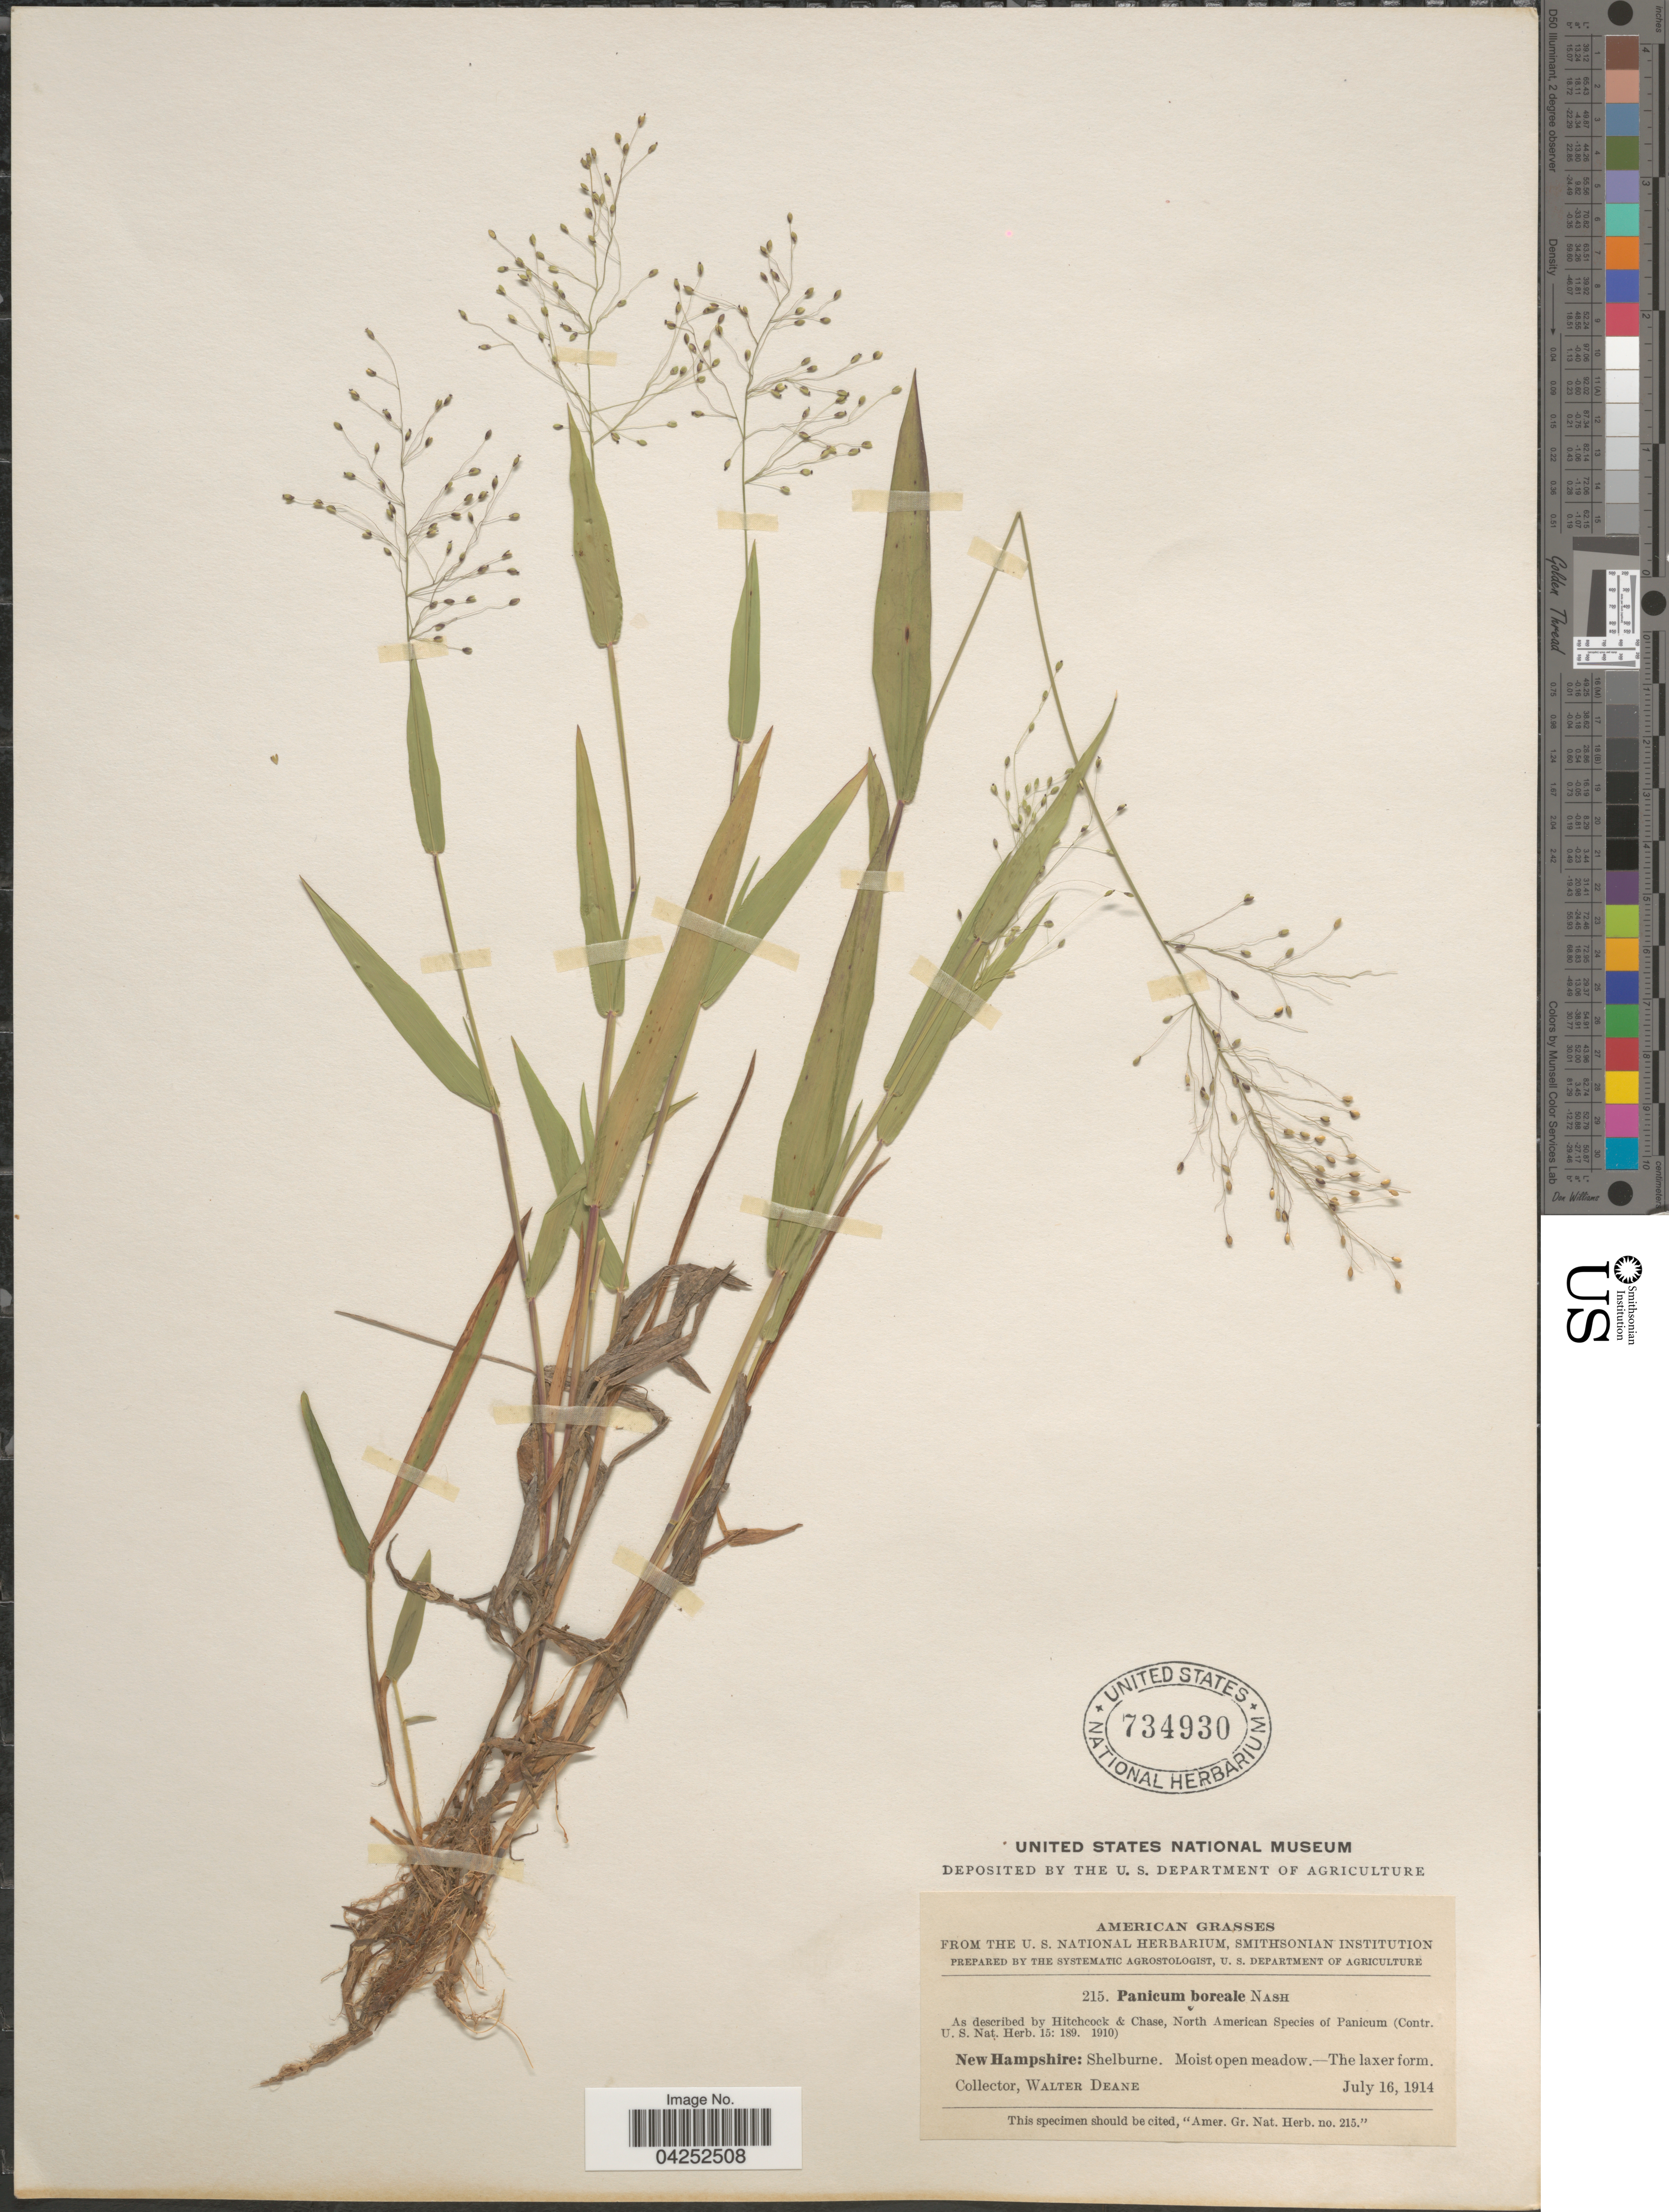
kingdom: Plantae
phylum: Tracheophyta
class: Liliopsida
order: Poales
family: Poaceae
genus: Dichanthelium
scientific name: Dichanthelium boreale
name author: (Nash) Freckmann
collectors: W. Deane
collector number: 215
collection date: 1914-07-16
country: United States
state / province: New Hampshire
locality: Shelburne.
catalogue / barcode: US 734930